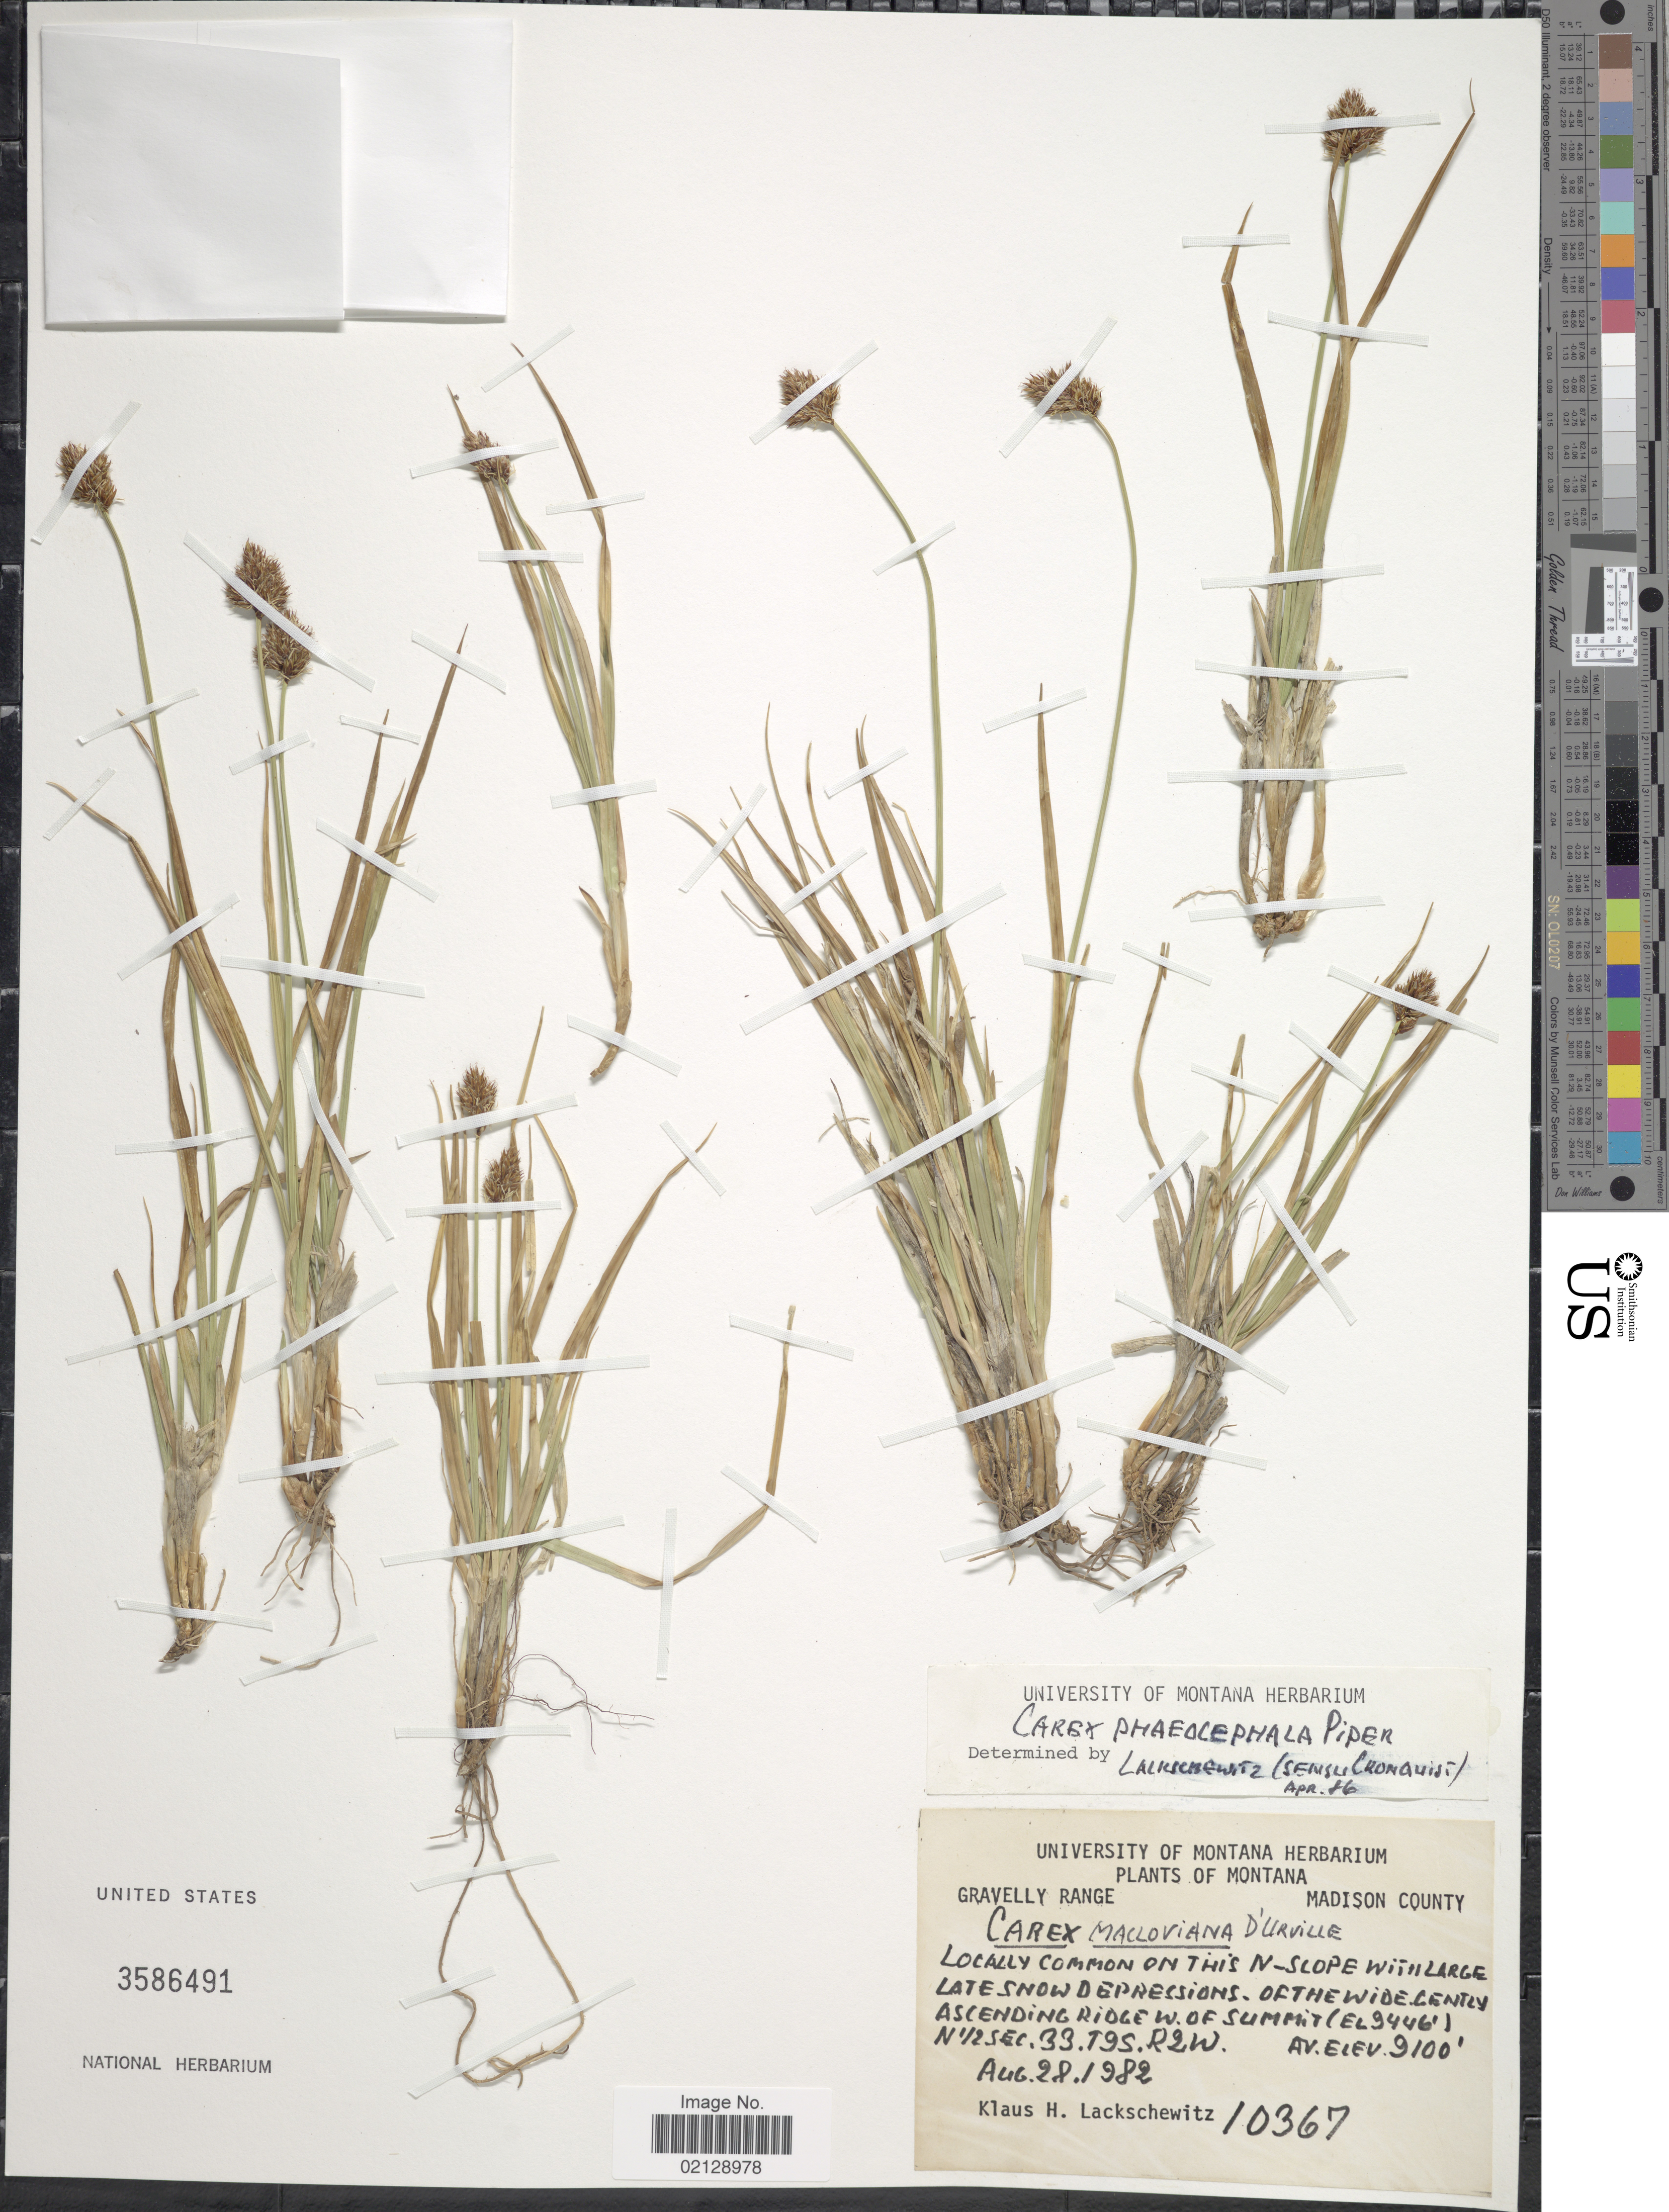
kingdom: Plantae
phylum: Tracheophyta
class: Liliopsida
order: Poales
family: Cyperaceae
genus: Carex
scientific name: Carex phaeocephala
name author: Piper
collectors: K. Lackschewitz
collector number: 10367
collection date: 1982-08-28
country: United States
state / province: Montana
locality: Gravelly Range, Madison County, Locally common on this N-slope with Large Late Snow Depressions, of the wide, Gently ascending ridge w. of summit N½ Sec. 33 T9S R2W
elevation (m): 2774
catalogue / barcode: US 3586491